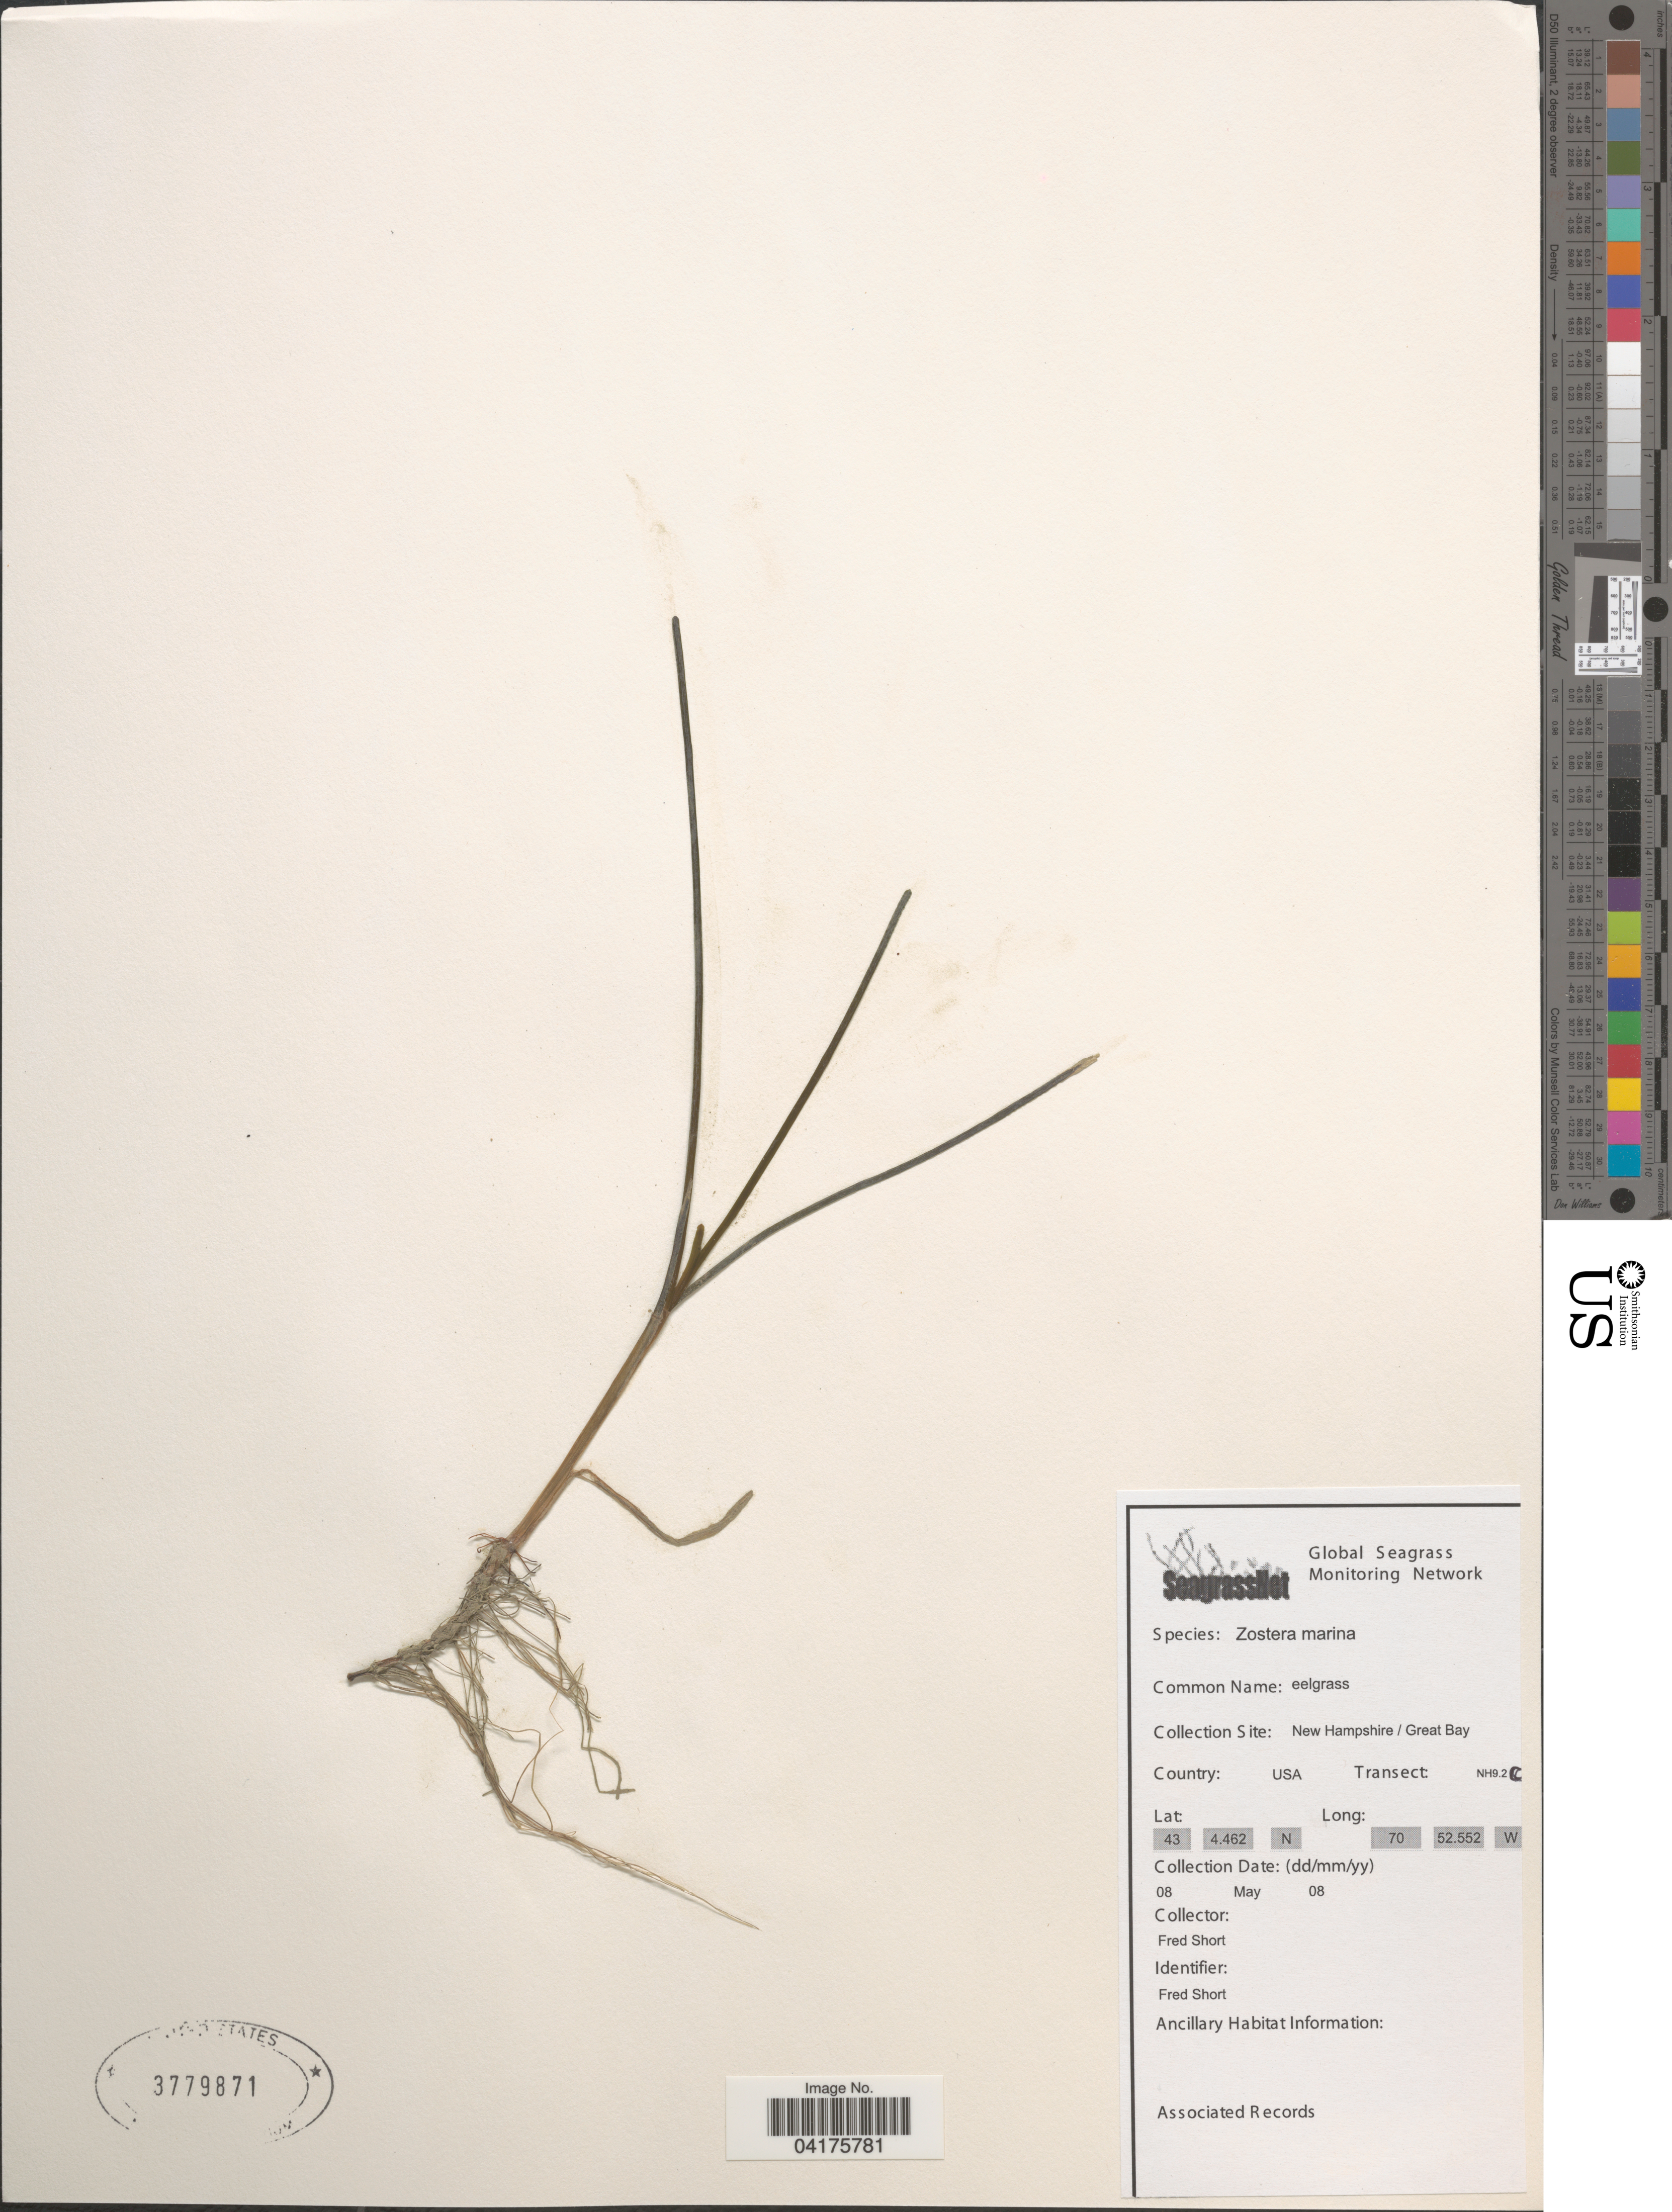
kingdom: Plantae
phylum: Tracheophyta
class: Liliopsida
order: Alismatales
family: Zosteraceae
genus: Zostera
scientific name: Zostera marina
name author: L.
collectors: F. Short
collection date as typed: Transcribed d/m/y: 8/5/8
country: United States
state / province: New Hampshire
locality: Great Bay.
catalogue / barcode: US 3779871